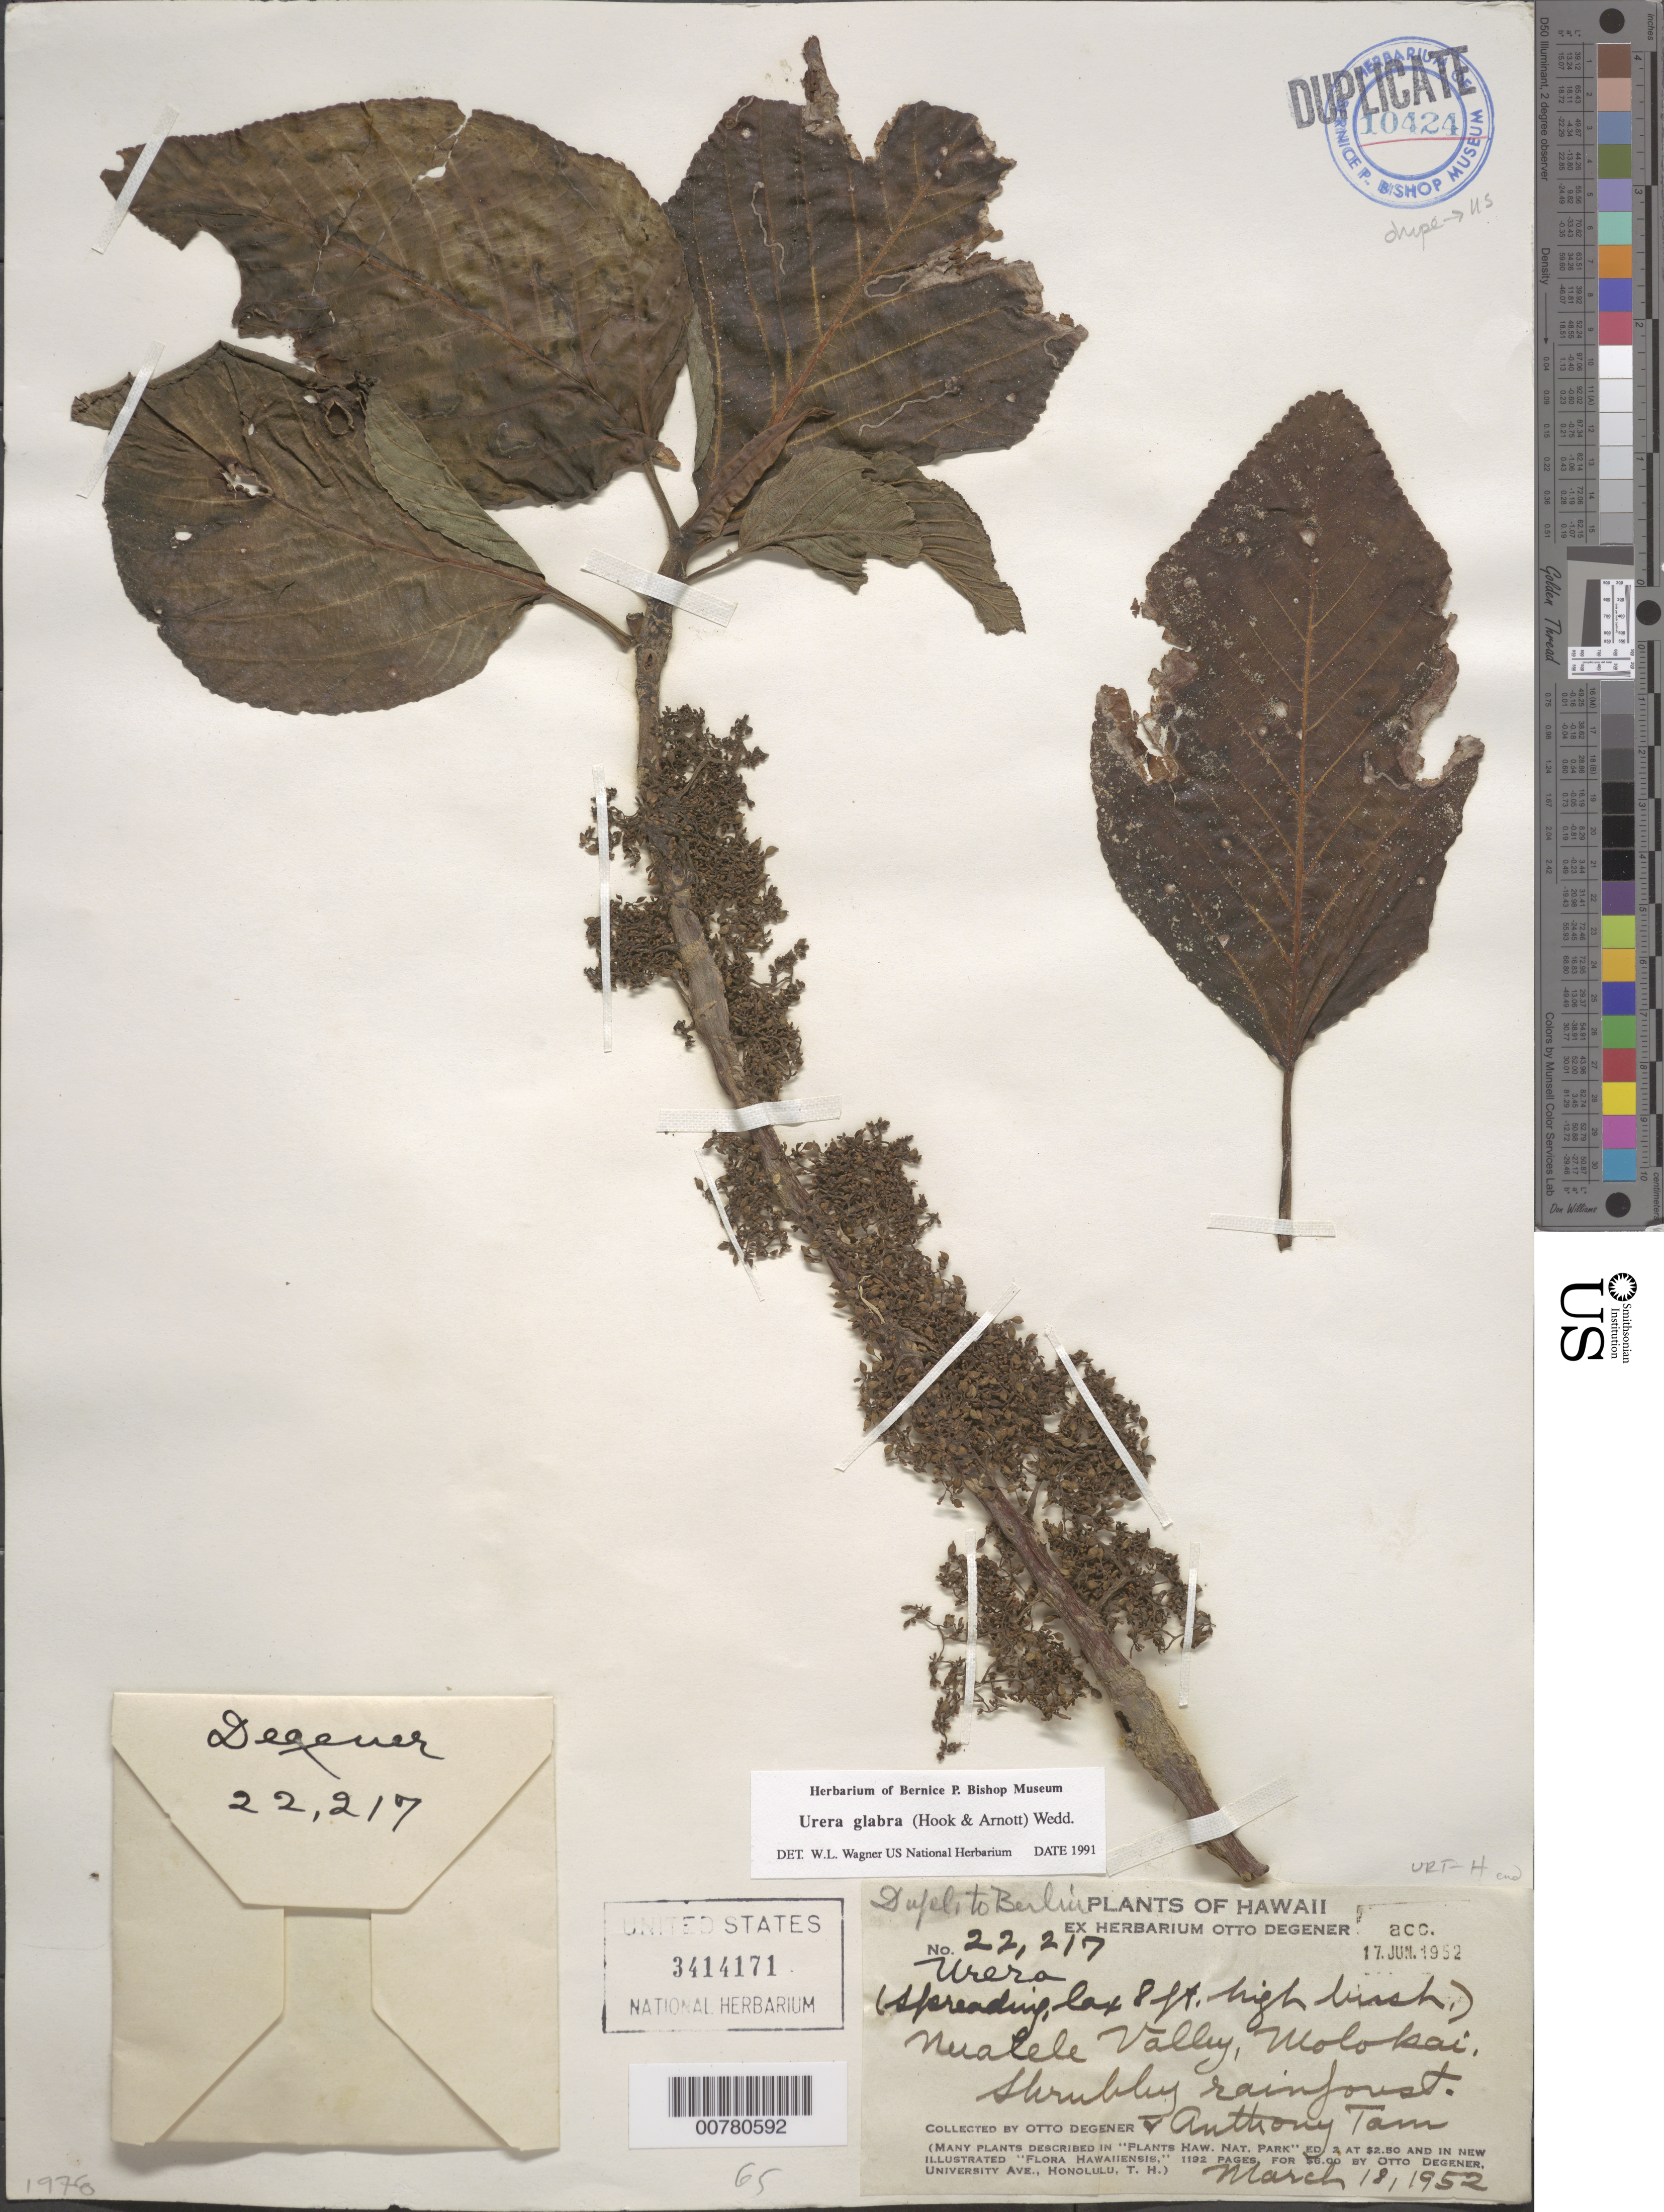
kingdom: Plantae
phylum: Tracheophyta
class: Magnoliopsida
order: Rosales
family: Urticaceae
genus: Touchardia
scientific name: Touchardia oahuensis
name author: T. Wells & A. K. Monro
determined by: Wagner, W. L., (BOT), Smithsonian Institution - National Museum of Natural History (UNITED STATES)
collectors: O. Degener & A. Tam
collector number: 22217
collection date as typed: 18 Mar 1952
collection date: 1952-03-18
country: United States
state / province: Hawaii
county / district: Maui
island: Moloka'i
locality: Nualele Valley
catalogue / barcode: US 3414171